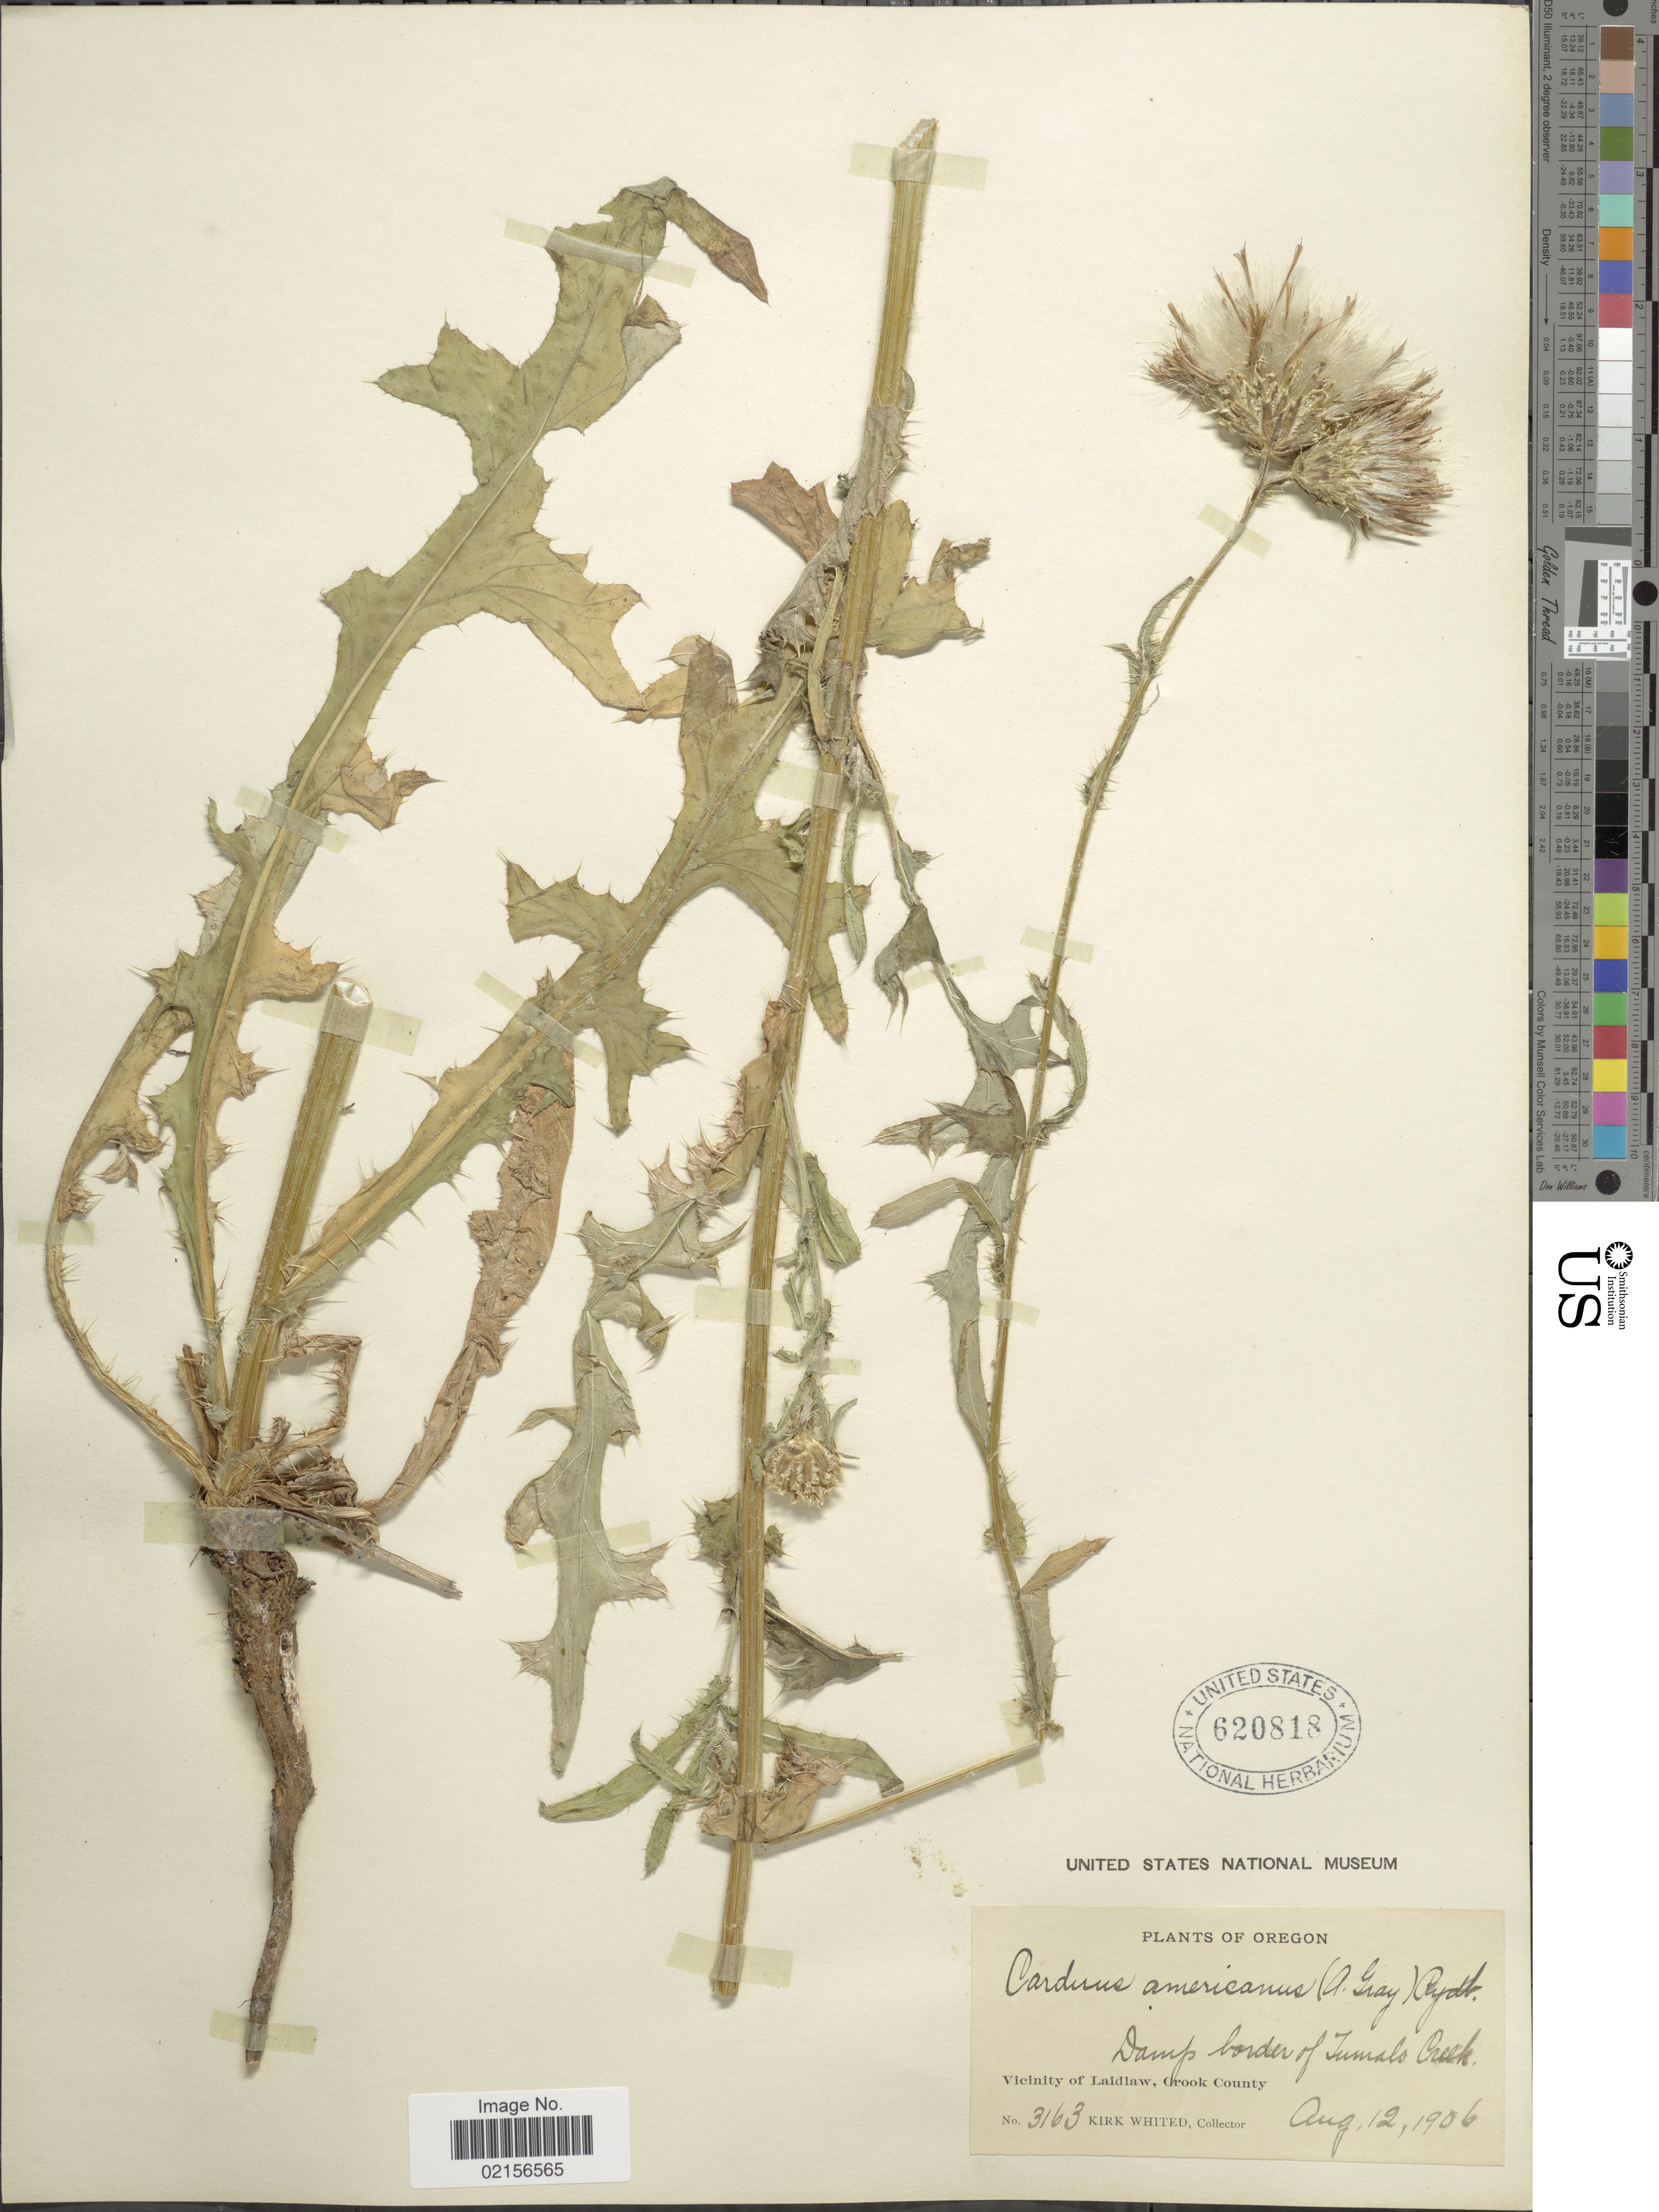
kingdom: Plantae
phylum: Tracheophyta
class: Magnoliopsida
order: Asterales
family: Asteraceae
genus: Cirsium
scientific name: Cirsium remotifolium var. odontolepis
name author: Petr.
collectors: K. Whited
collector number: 3163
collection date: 1906-08-12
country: United States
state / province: Oregon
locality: Damp border of Jumalo Creek, Vicinity of Laidlaw, Crook County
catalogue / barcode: US 620818